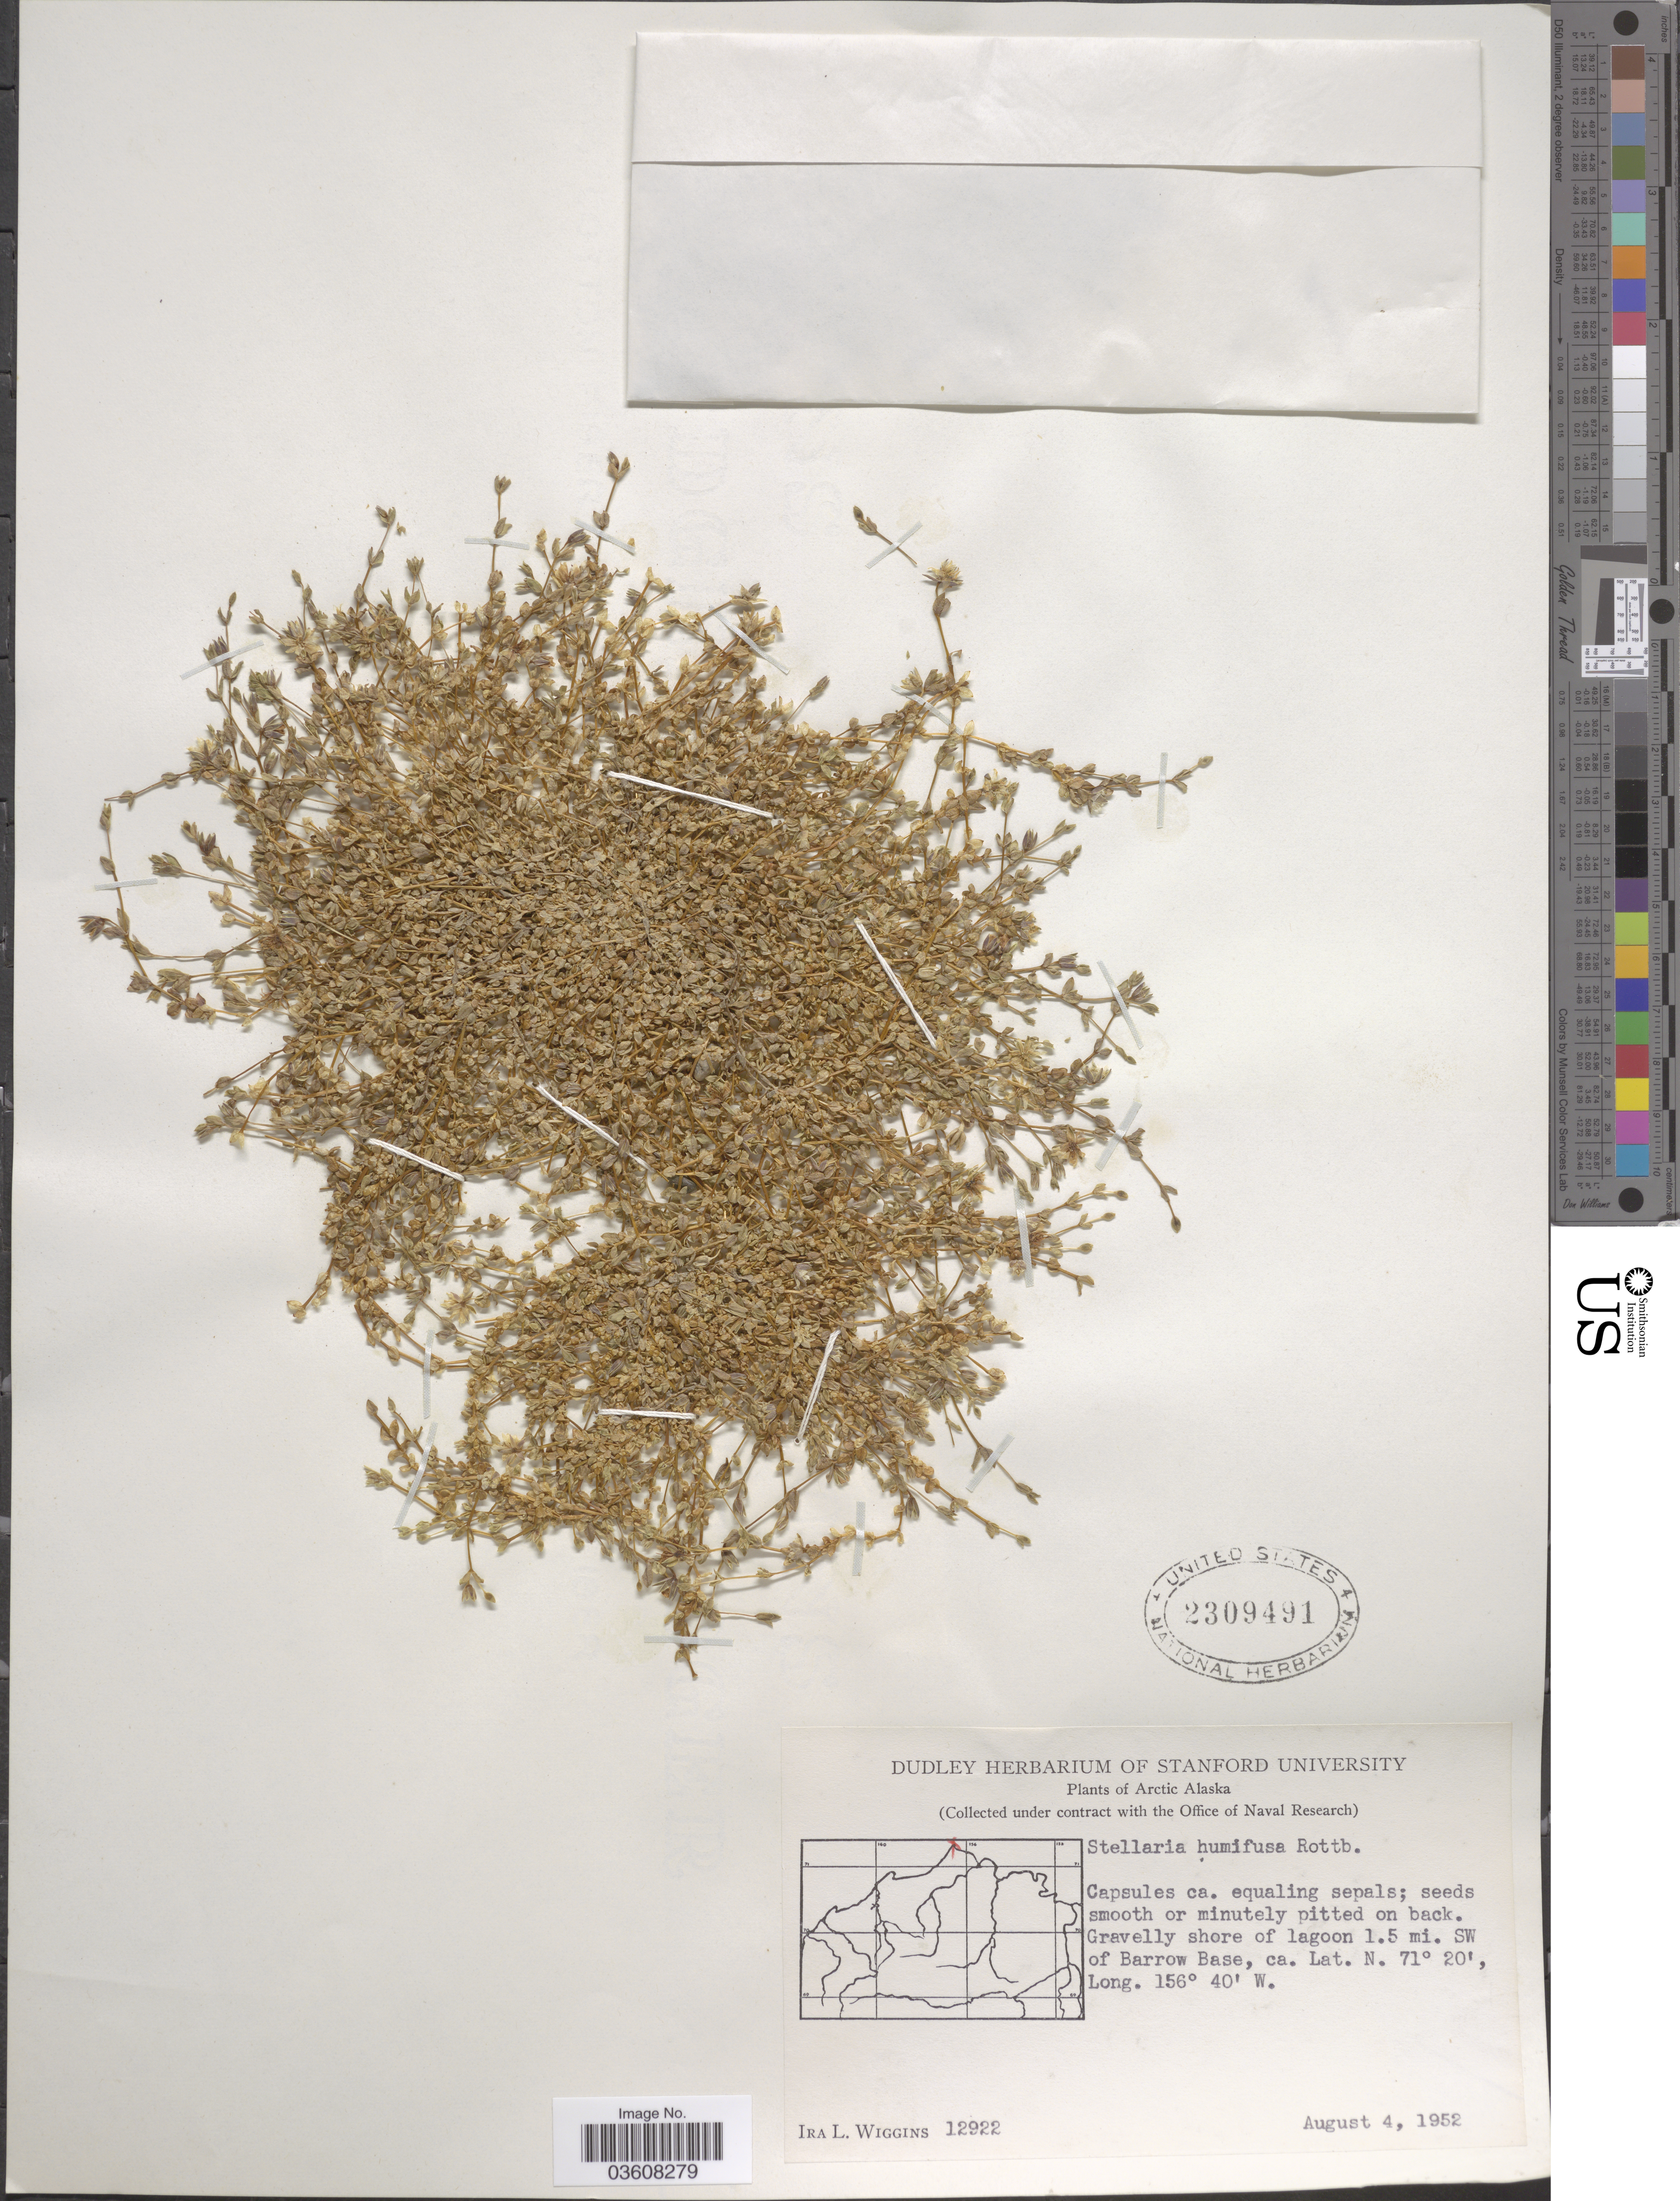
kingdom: Plantae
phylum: Tracheophyta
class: Magnoliopsida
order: Caryophyllales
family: Caryophyllaceae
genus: Stellaria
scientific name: Stellaria humifusa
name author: Rottb.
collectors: I. L. Wiggins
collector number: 12922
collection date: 1952-08-04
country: United States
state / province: Alaska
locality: Arctic Alaska. Gravelly shore of lagoon 1.5 mi. SW of Barrow Base.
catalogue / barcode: US 2309491